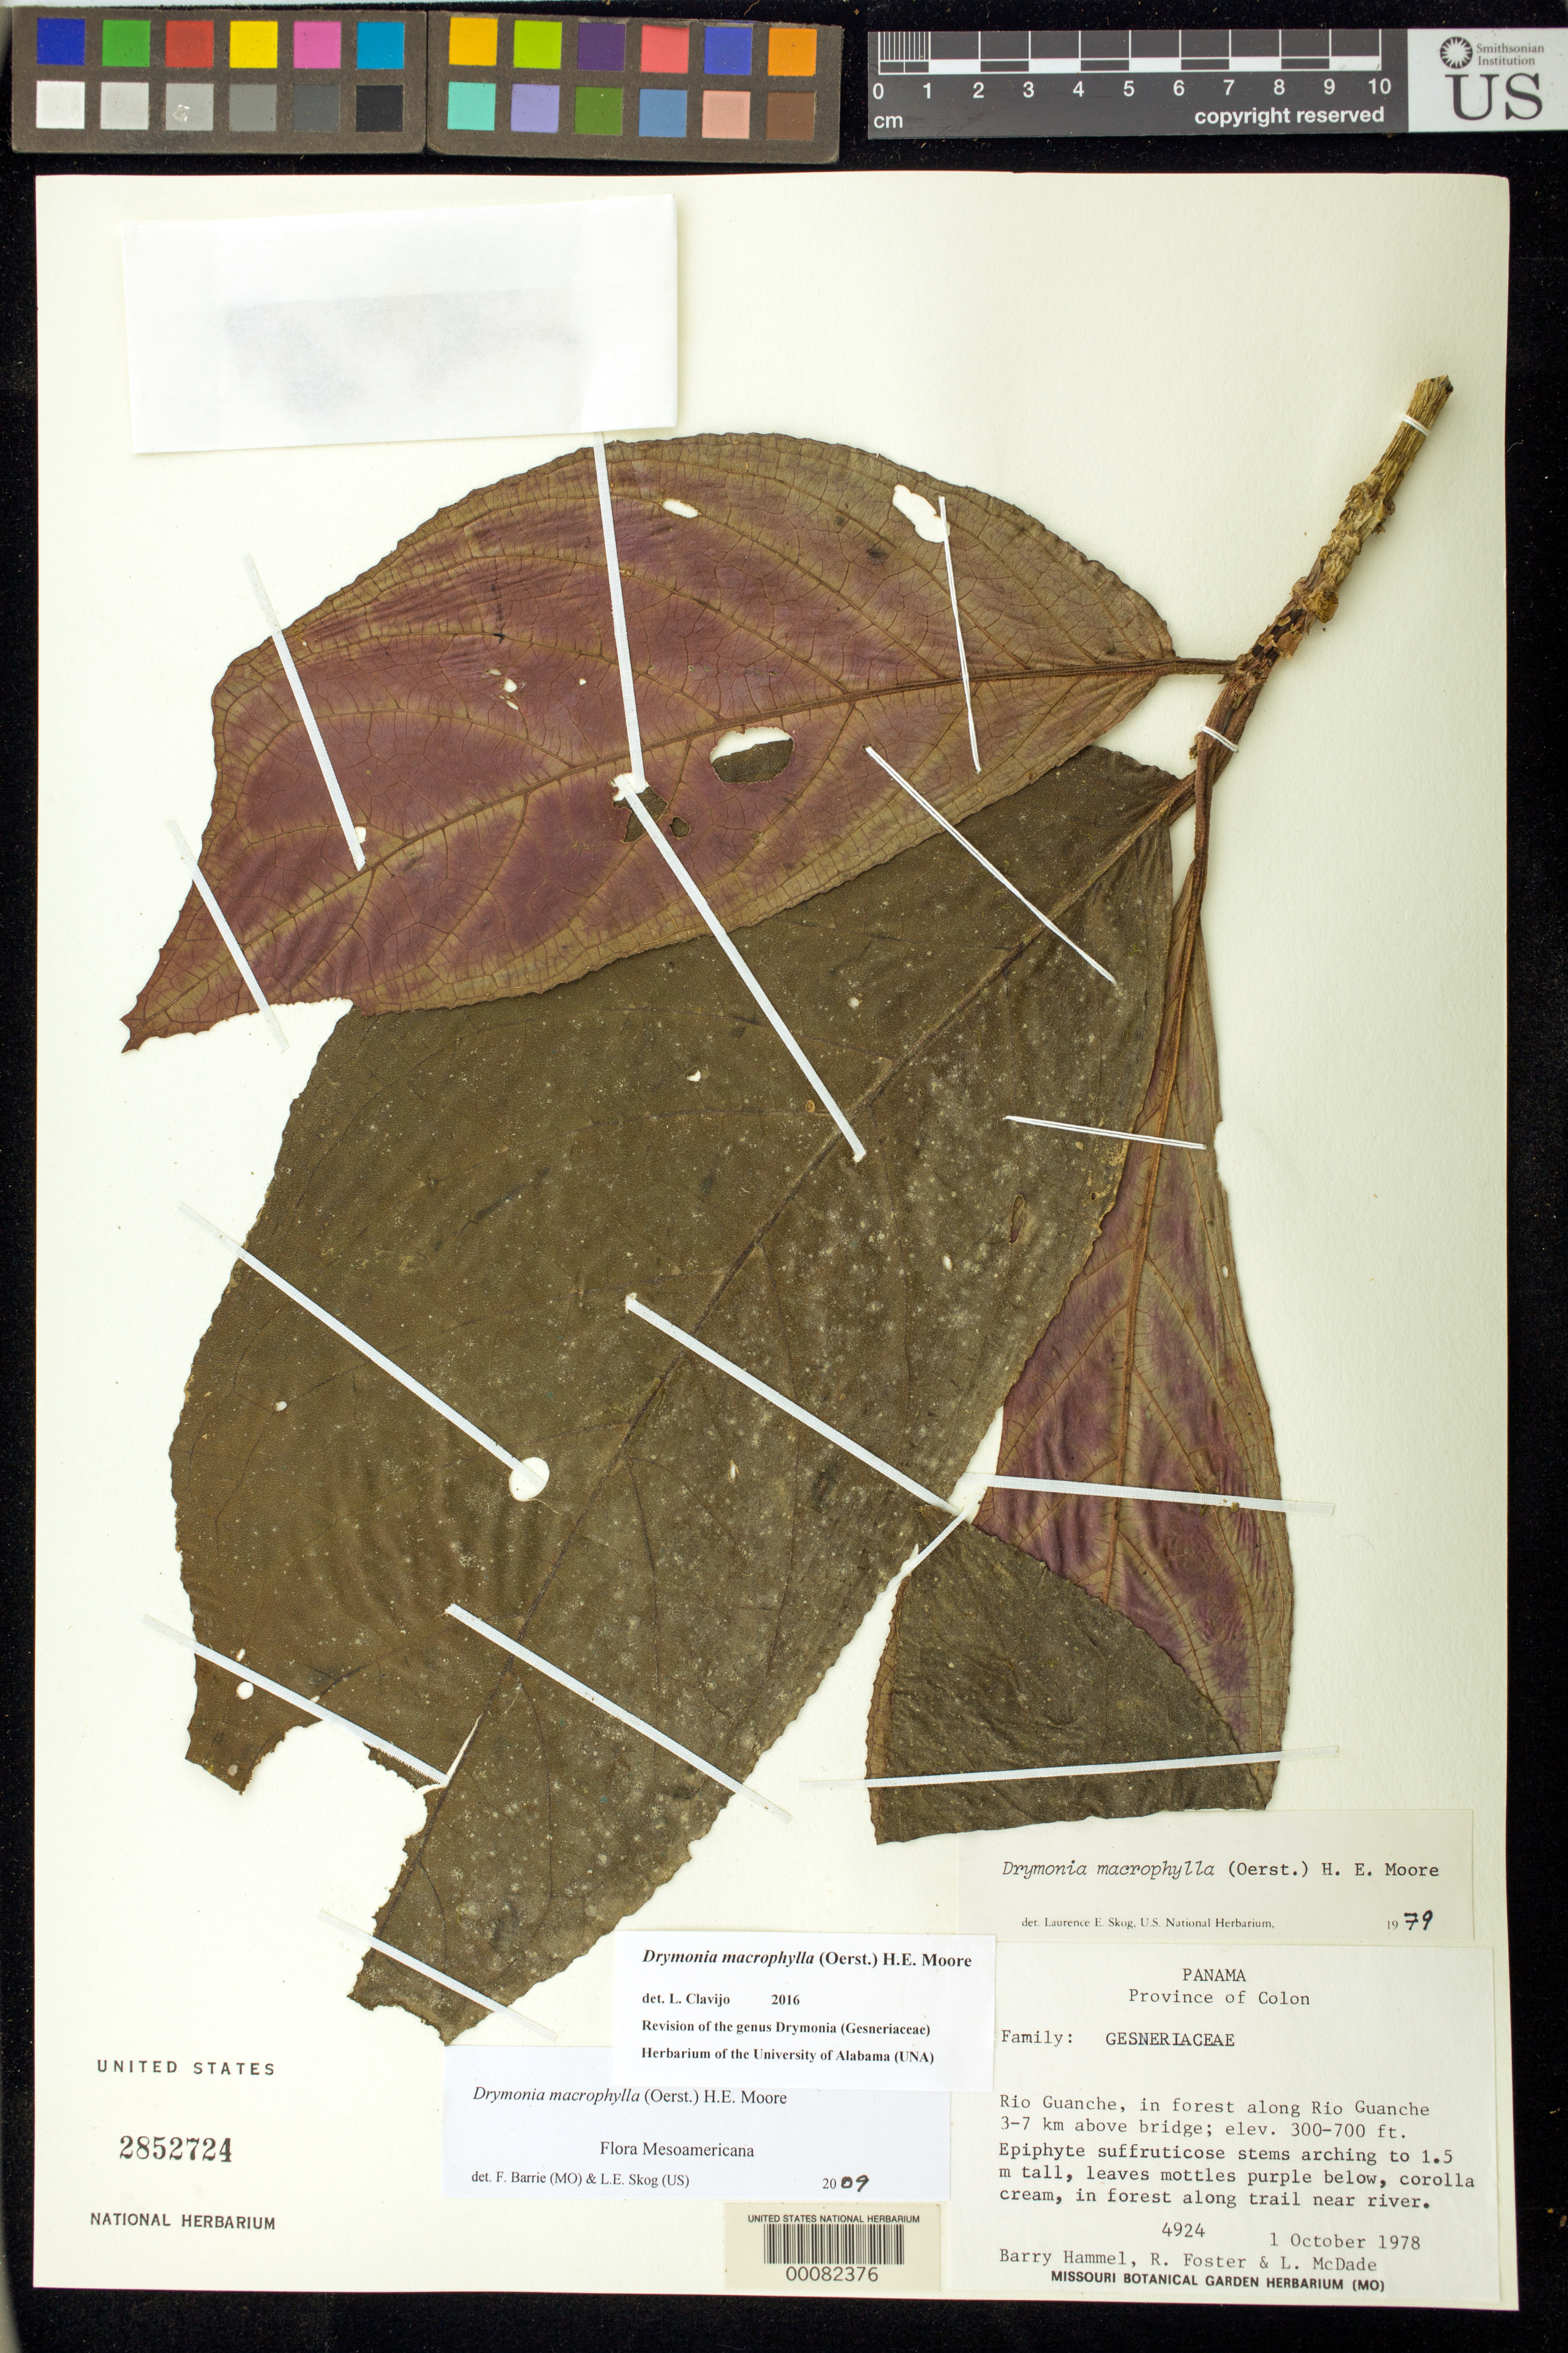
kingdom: Plantae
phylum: Tracheophyta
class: Magnoliopsida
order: Lamiales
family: Gesneriaceae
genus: Drymonia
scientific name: Drymonia macrophylla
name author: (Oerst.) H.E. Moore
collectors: B. Hammel, R. Foster & L. McDade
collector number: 4924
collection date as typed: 01 Oct 1978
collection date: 1978-10-01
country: Panama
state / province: Colón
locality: Rio Guanche, along Rio Guanche 3-7 km above bridge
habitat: In forest along trail near river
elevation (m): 91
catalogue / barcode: US 2852724